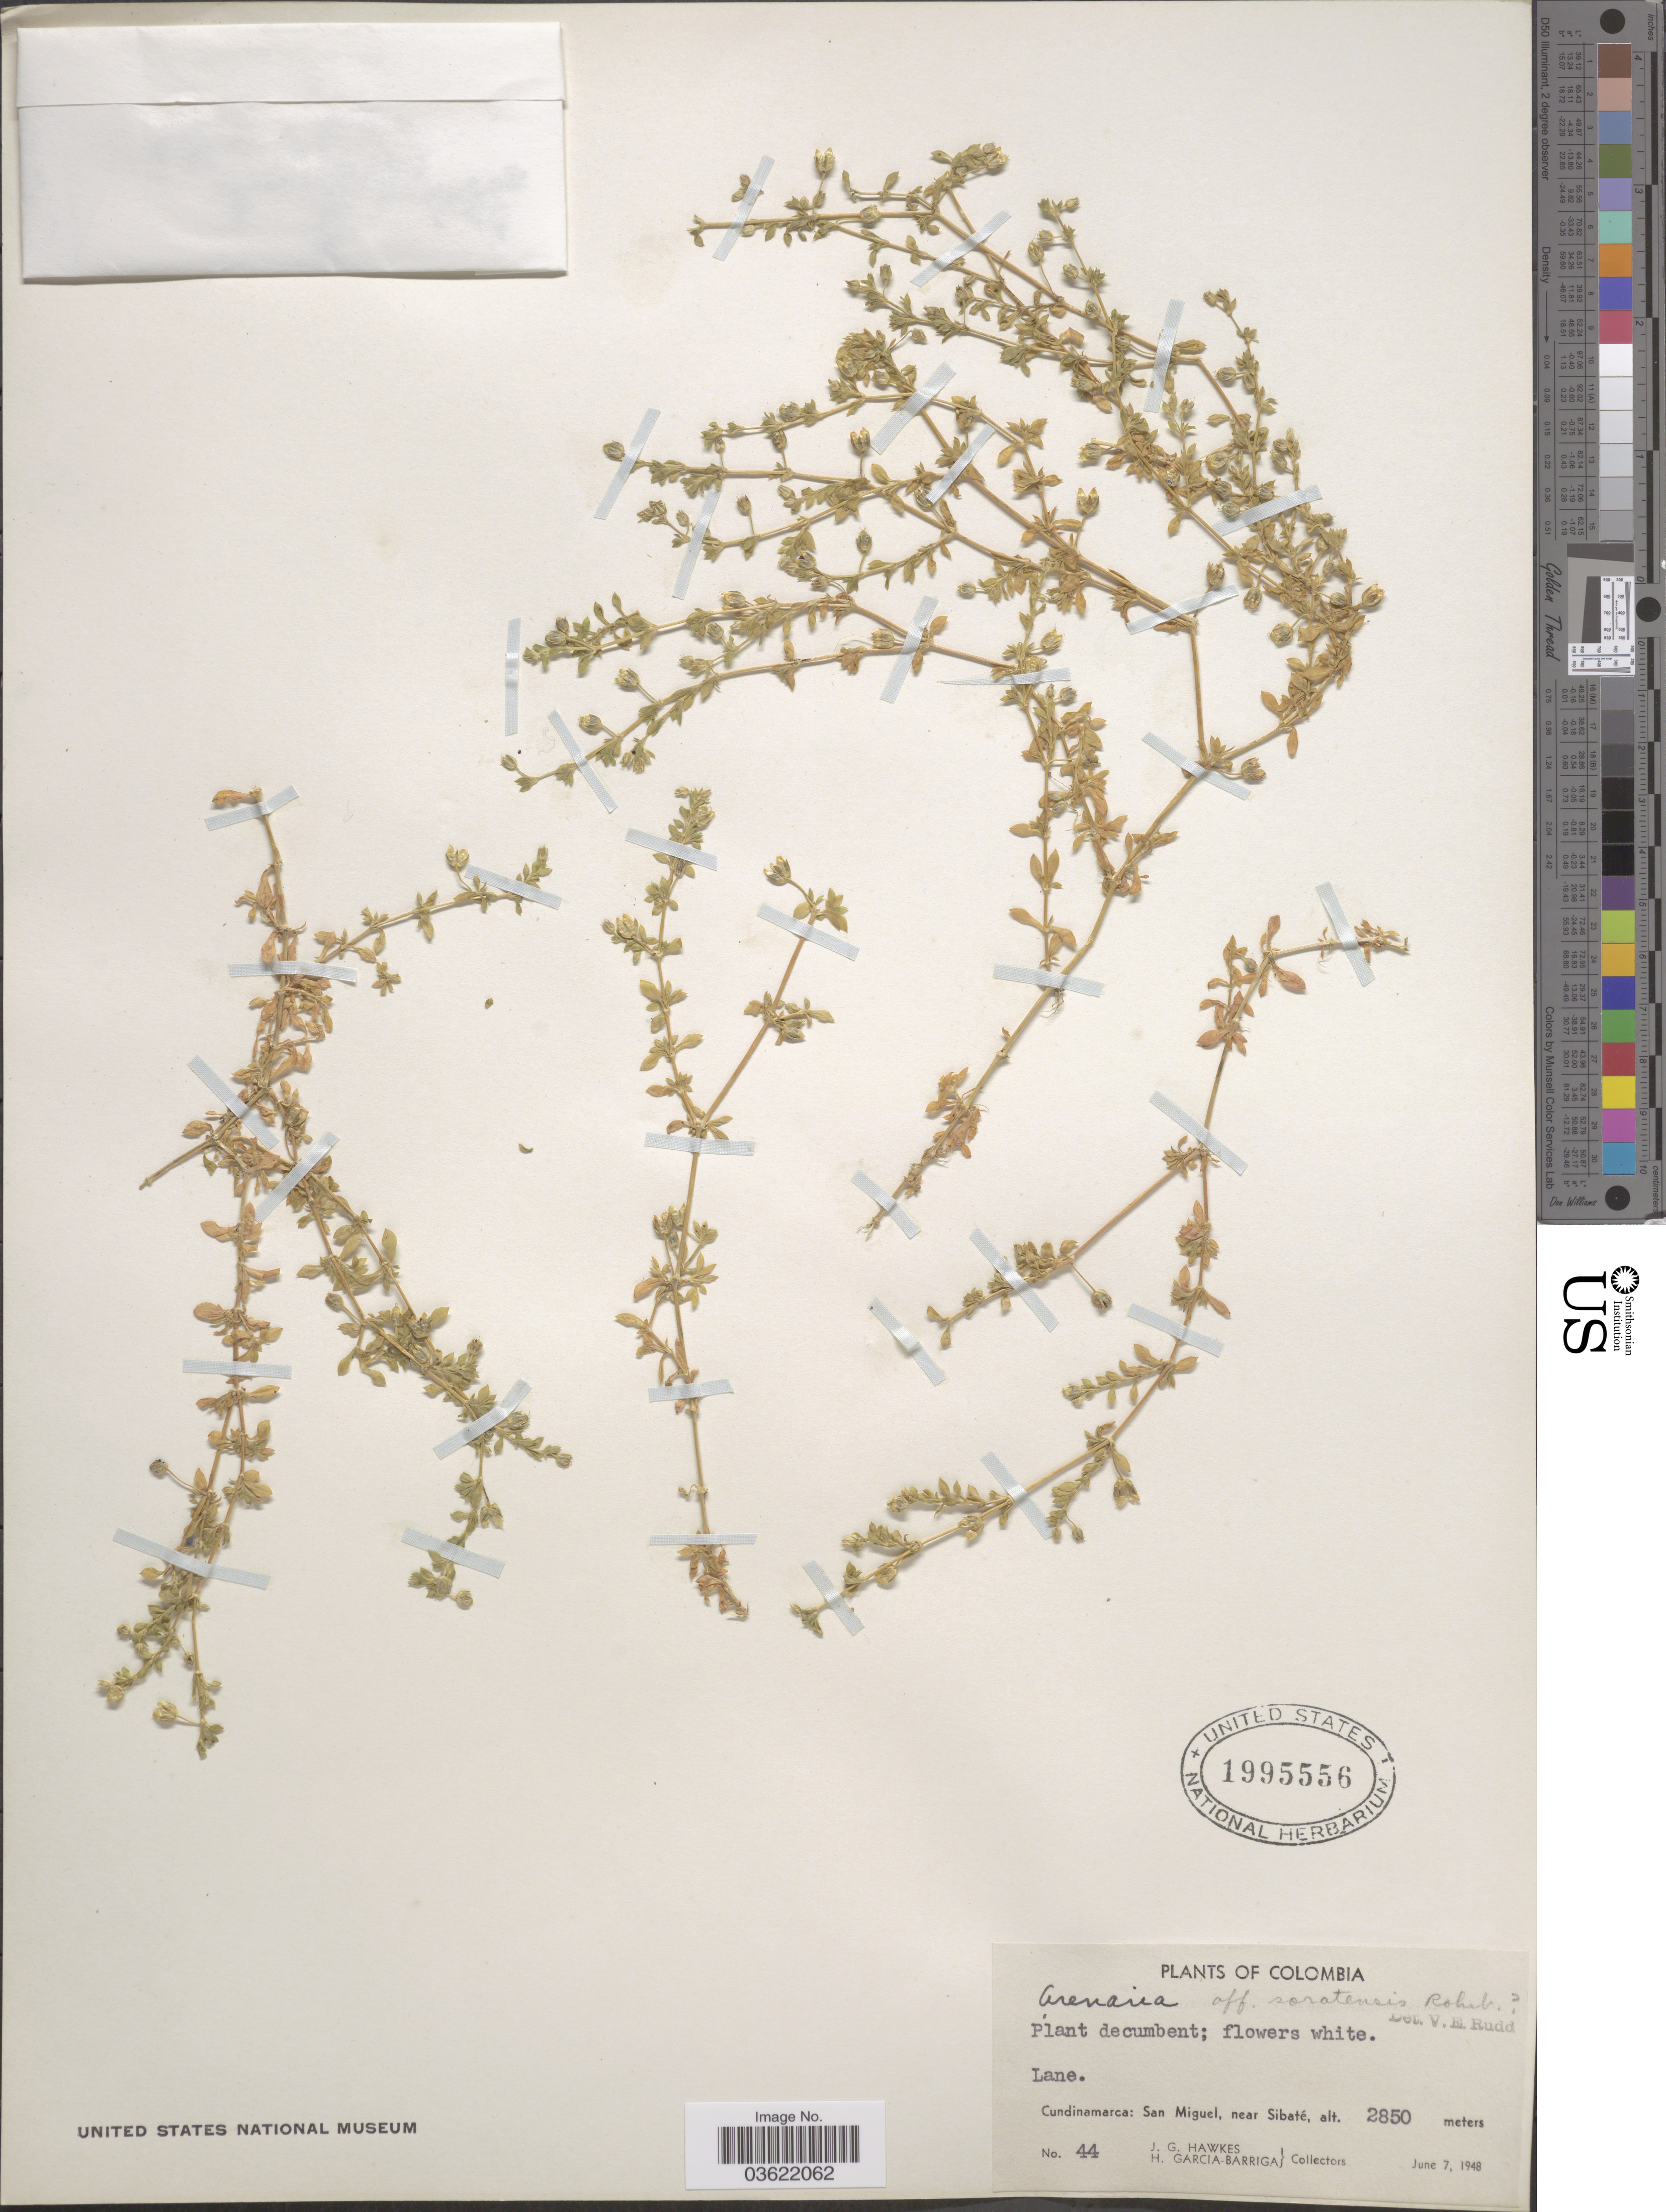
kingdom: Plantae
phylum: Tracheophyta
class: Magnoliopsida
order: Caryophyllales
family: Caryophyllaceae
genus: Arenaria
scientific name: Arenaria soratensis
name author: Rohrb.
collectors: J. Hawkes & H. García Barriga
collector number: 44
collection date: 1948-06-07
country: Colombia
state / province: Cundinamarca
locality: San Miguel, near Sibaté.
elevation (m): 2850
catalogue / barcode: US 1995556